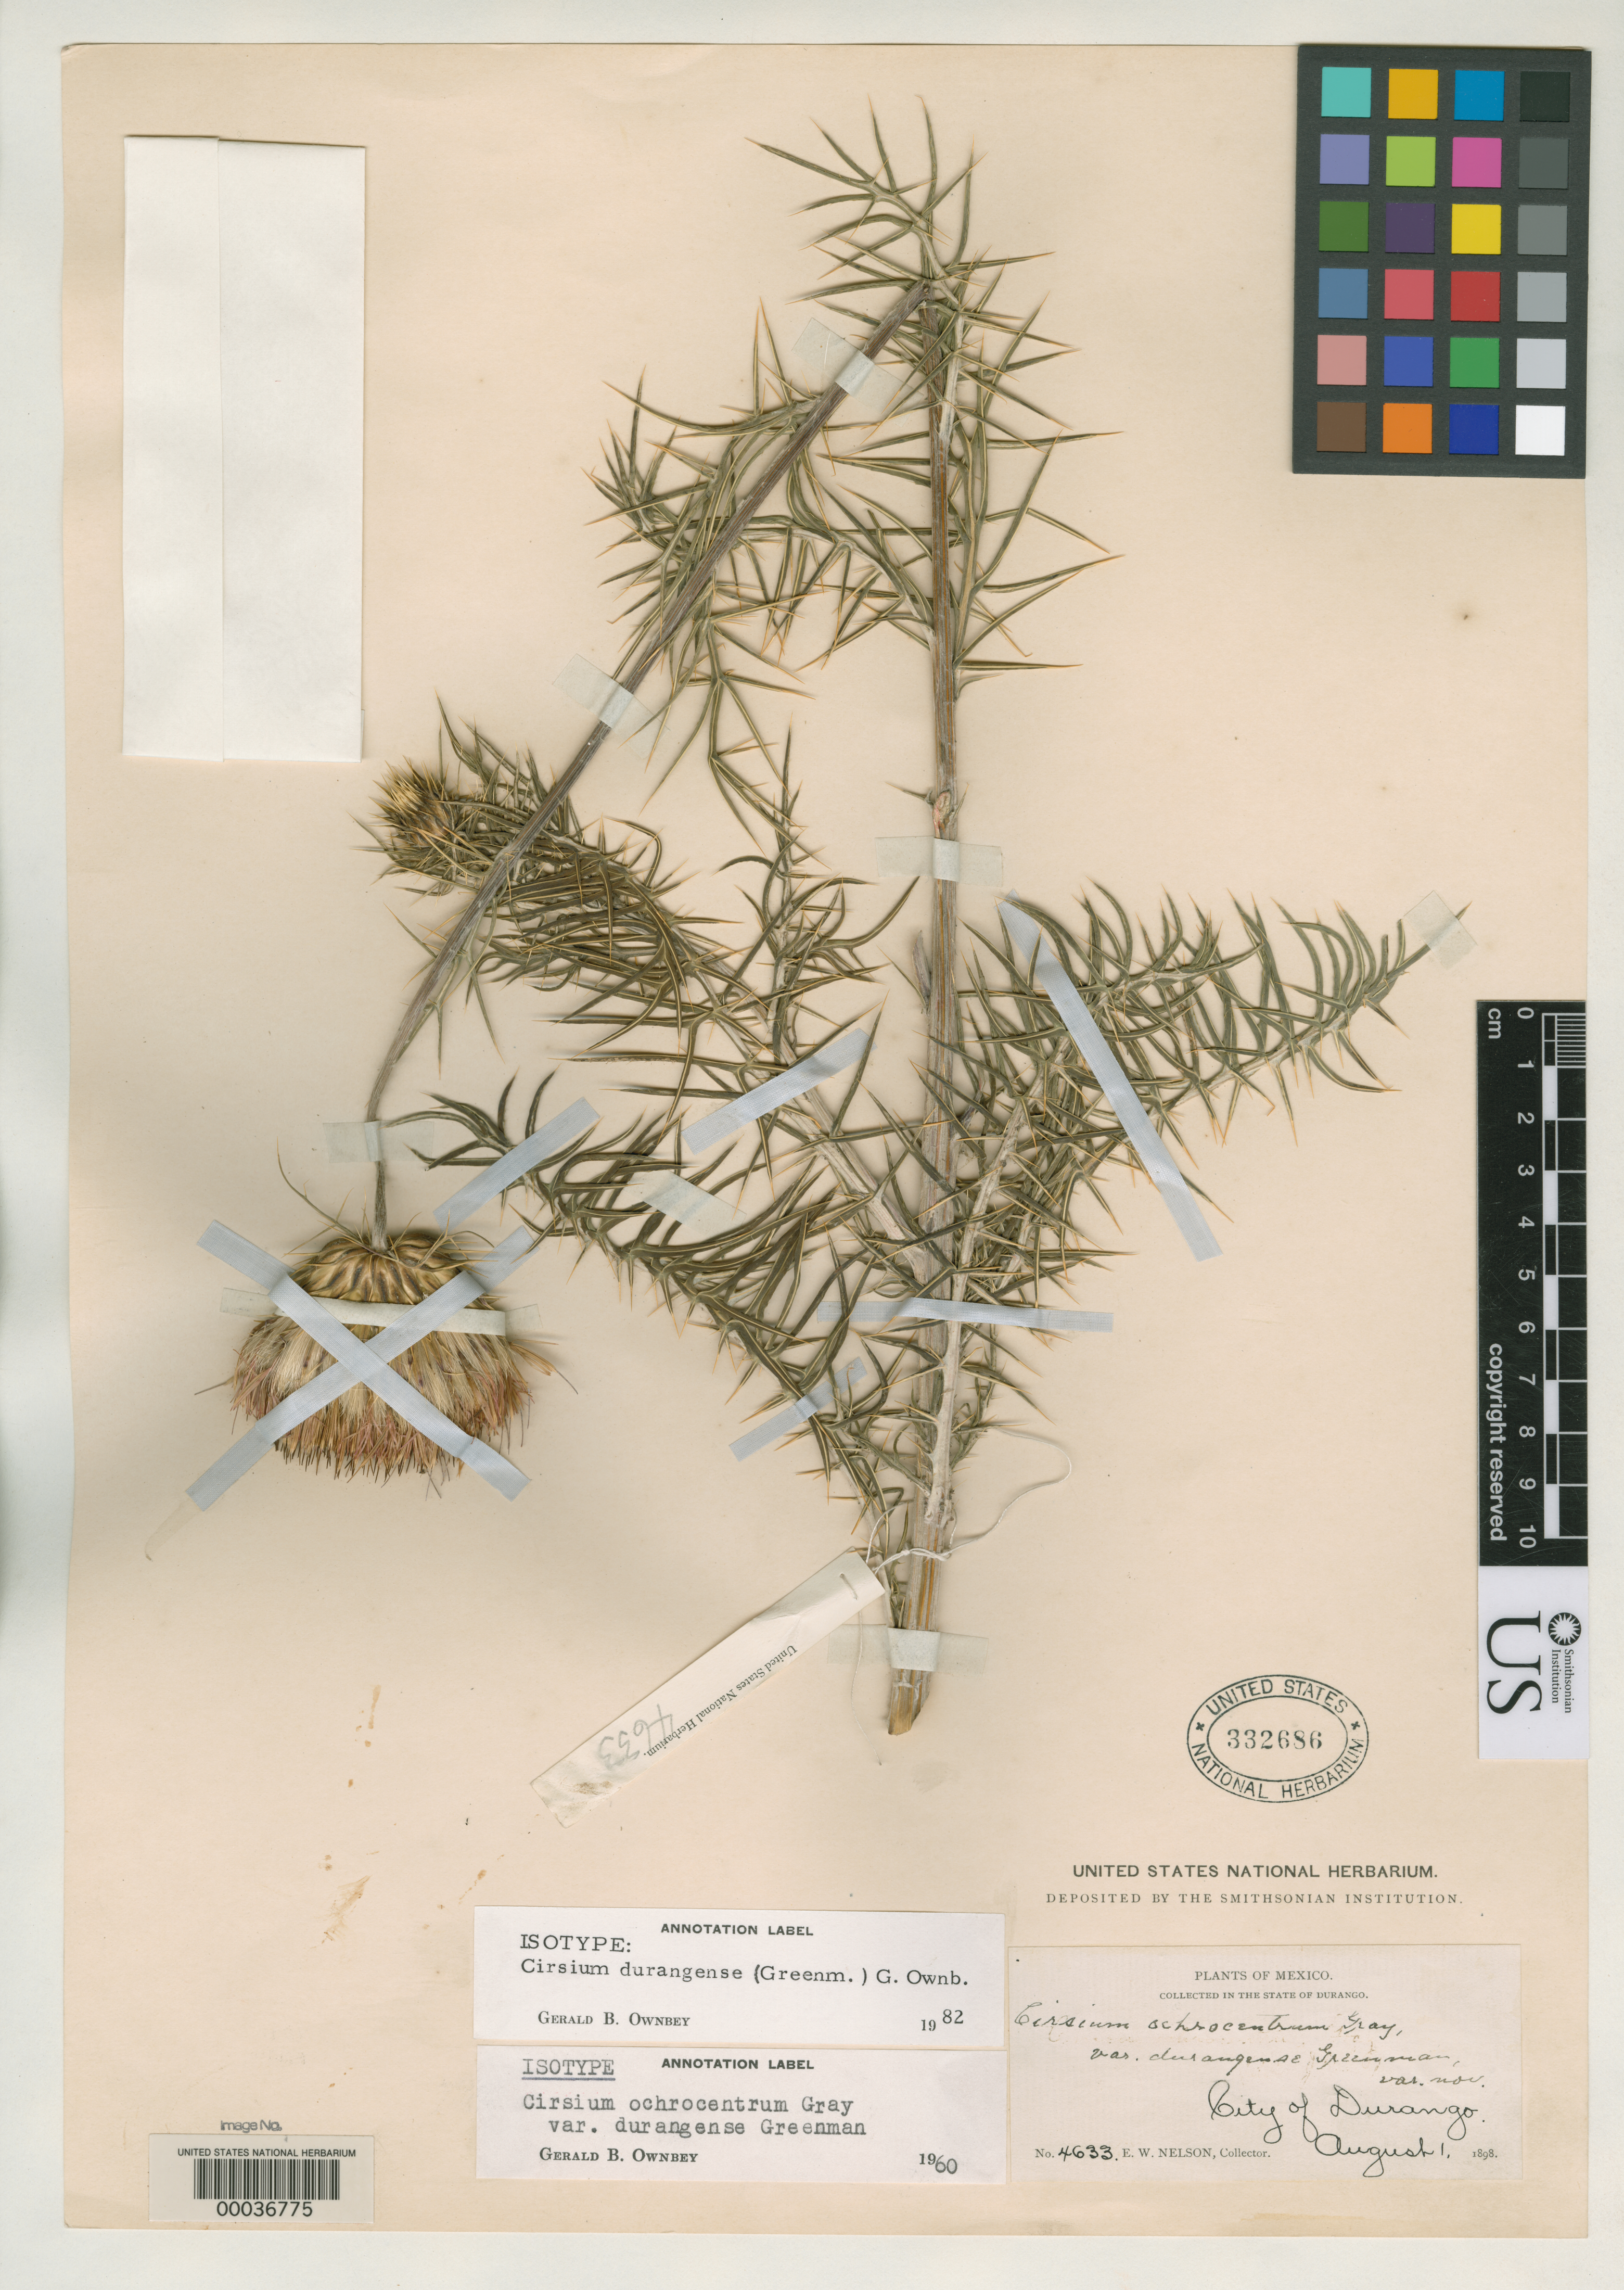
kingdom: Plantae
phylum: Tracheophyta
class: Magnoliopsida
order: Asterales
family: Asteraceae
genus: Cirsium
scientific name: Cirsium ochrocentrum var. durangense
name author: Greenm.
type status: Isotype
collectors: E. W. Nelson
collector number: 4633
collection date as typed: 01 Aug 1898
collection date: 1898-08-01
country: Mexico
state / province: Durango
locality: Durango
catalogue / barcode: US 332686